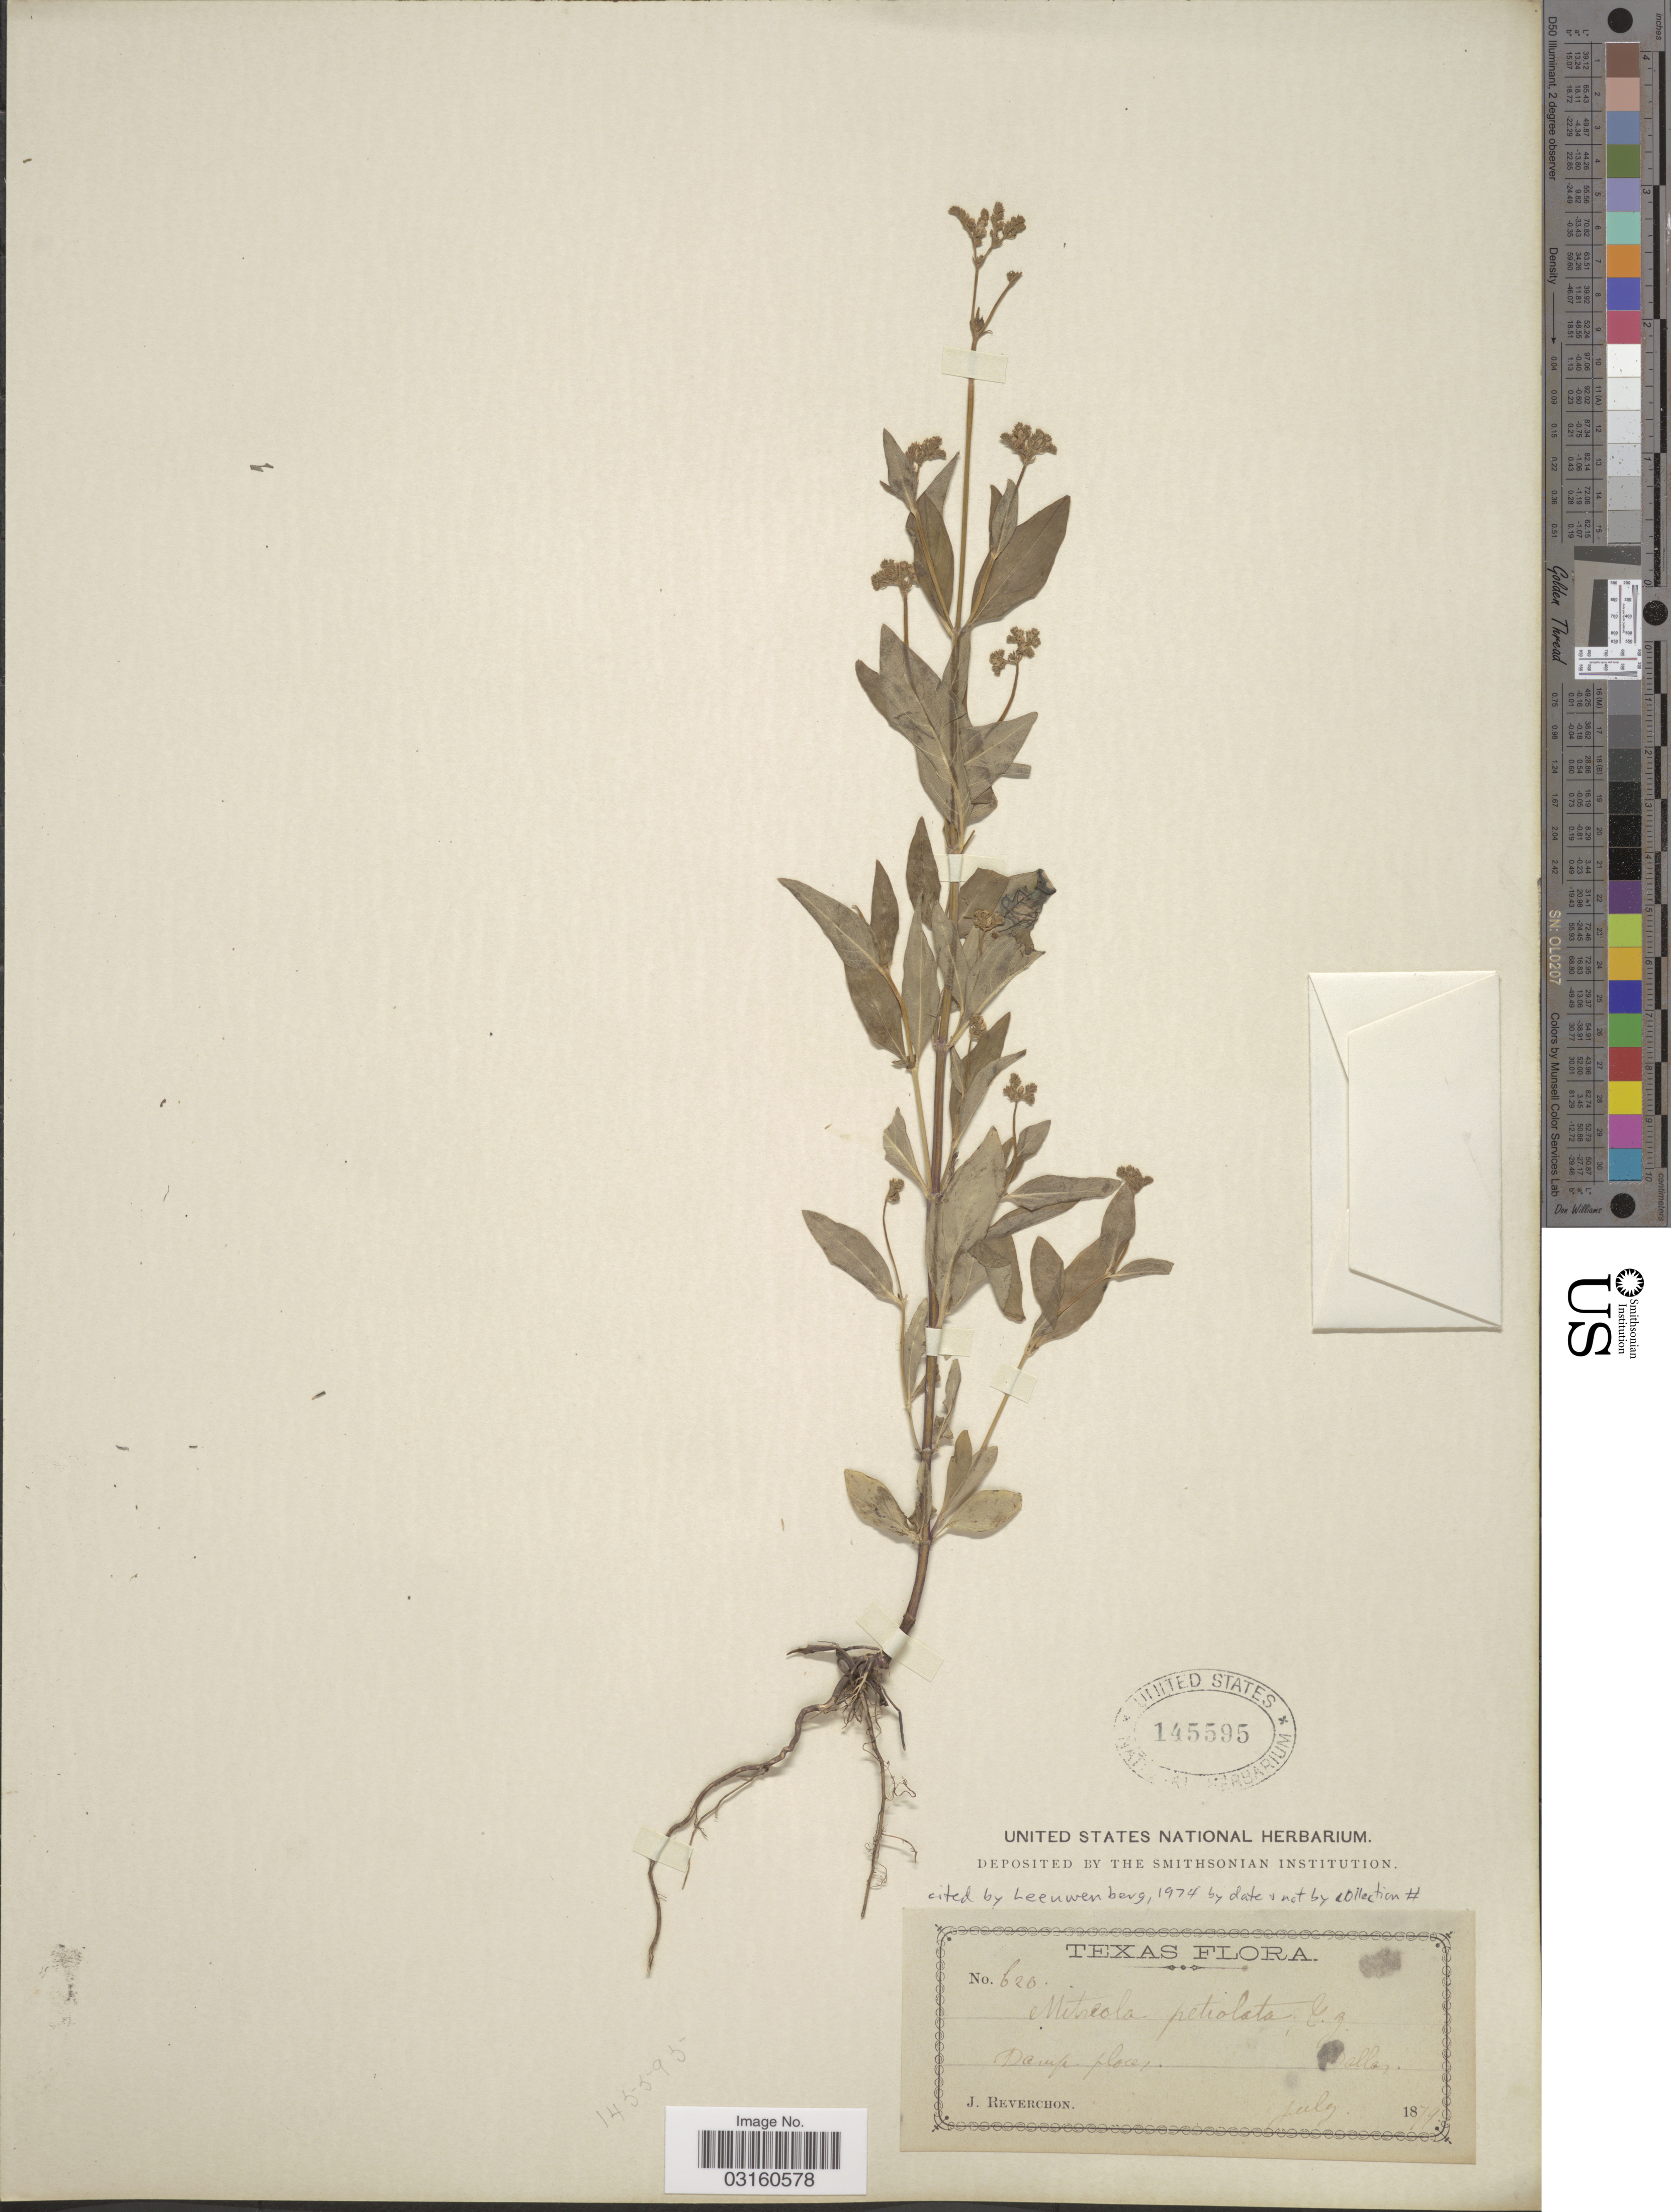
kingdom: Plantae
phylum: Tracheophyta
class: Magnoliopsida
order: Gentianales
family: Loganiaceae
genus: Mitreola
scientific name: Mitreola petiolata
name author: (J.F. Gmel.) Torr. & A. Gray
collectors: J. Reverchon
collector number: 620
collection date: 1879-07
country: United States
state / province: Texas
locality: Dallas.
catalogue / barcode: US 145595